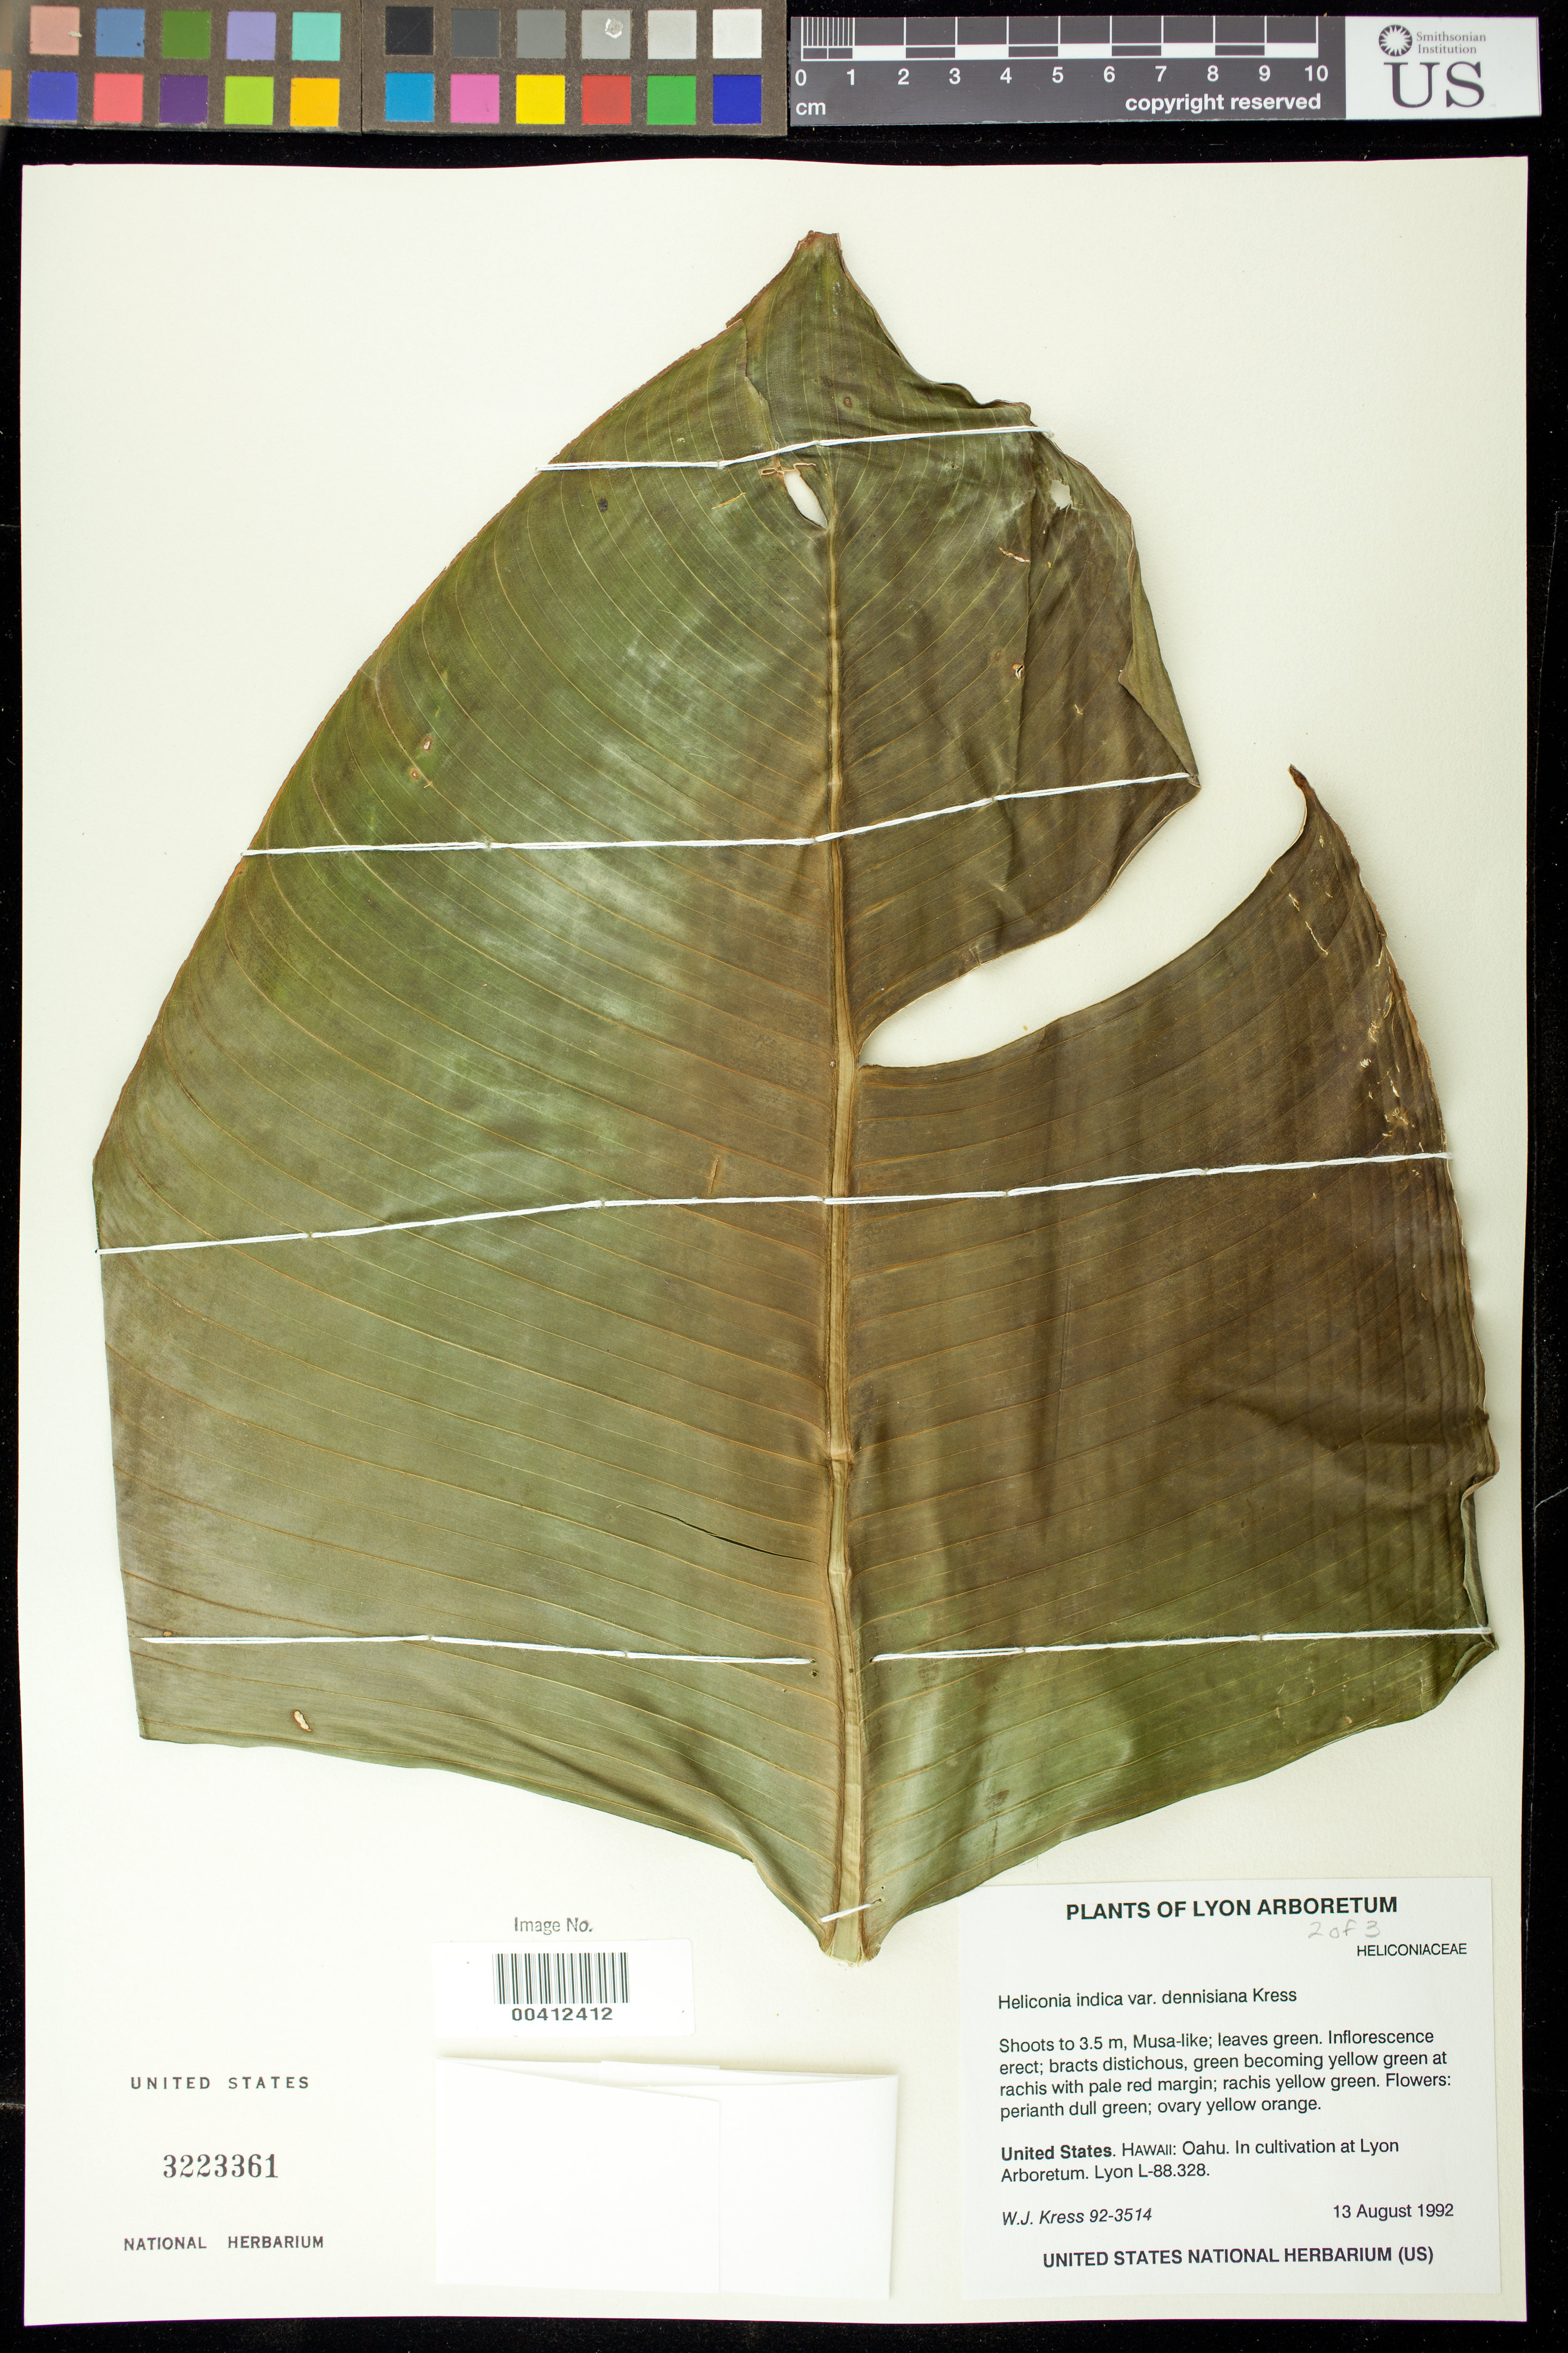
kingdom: Plantae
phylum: Tracheophyta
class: Liliopsida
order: Zingiberales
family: Heliconiaceae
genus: Heliconia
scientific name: Heliconia indica var. dennisiana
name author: W.J. Kress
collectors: W. J. Kress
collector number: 92-3514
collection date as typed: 13 Aug 1992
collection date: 1992-08-13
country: United States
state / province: Hawaii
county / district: Honolulu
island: Oahu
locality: Lyon arboretum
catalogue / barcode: US 3223361